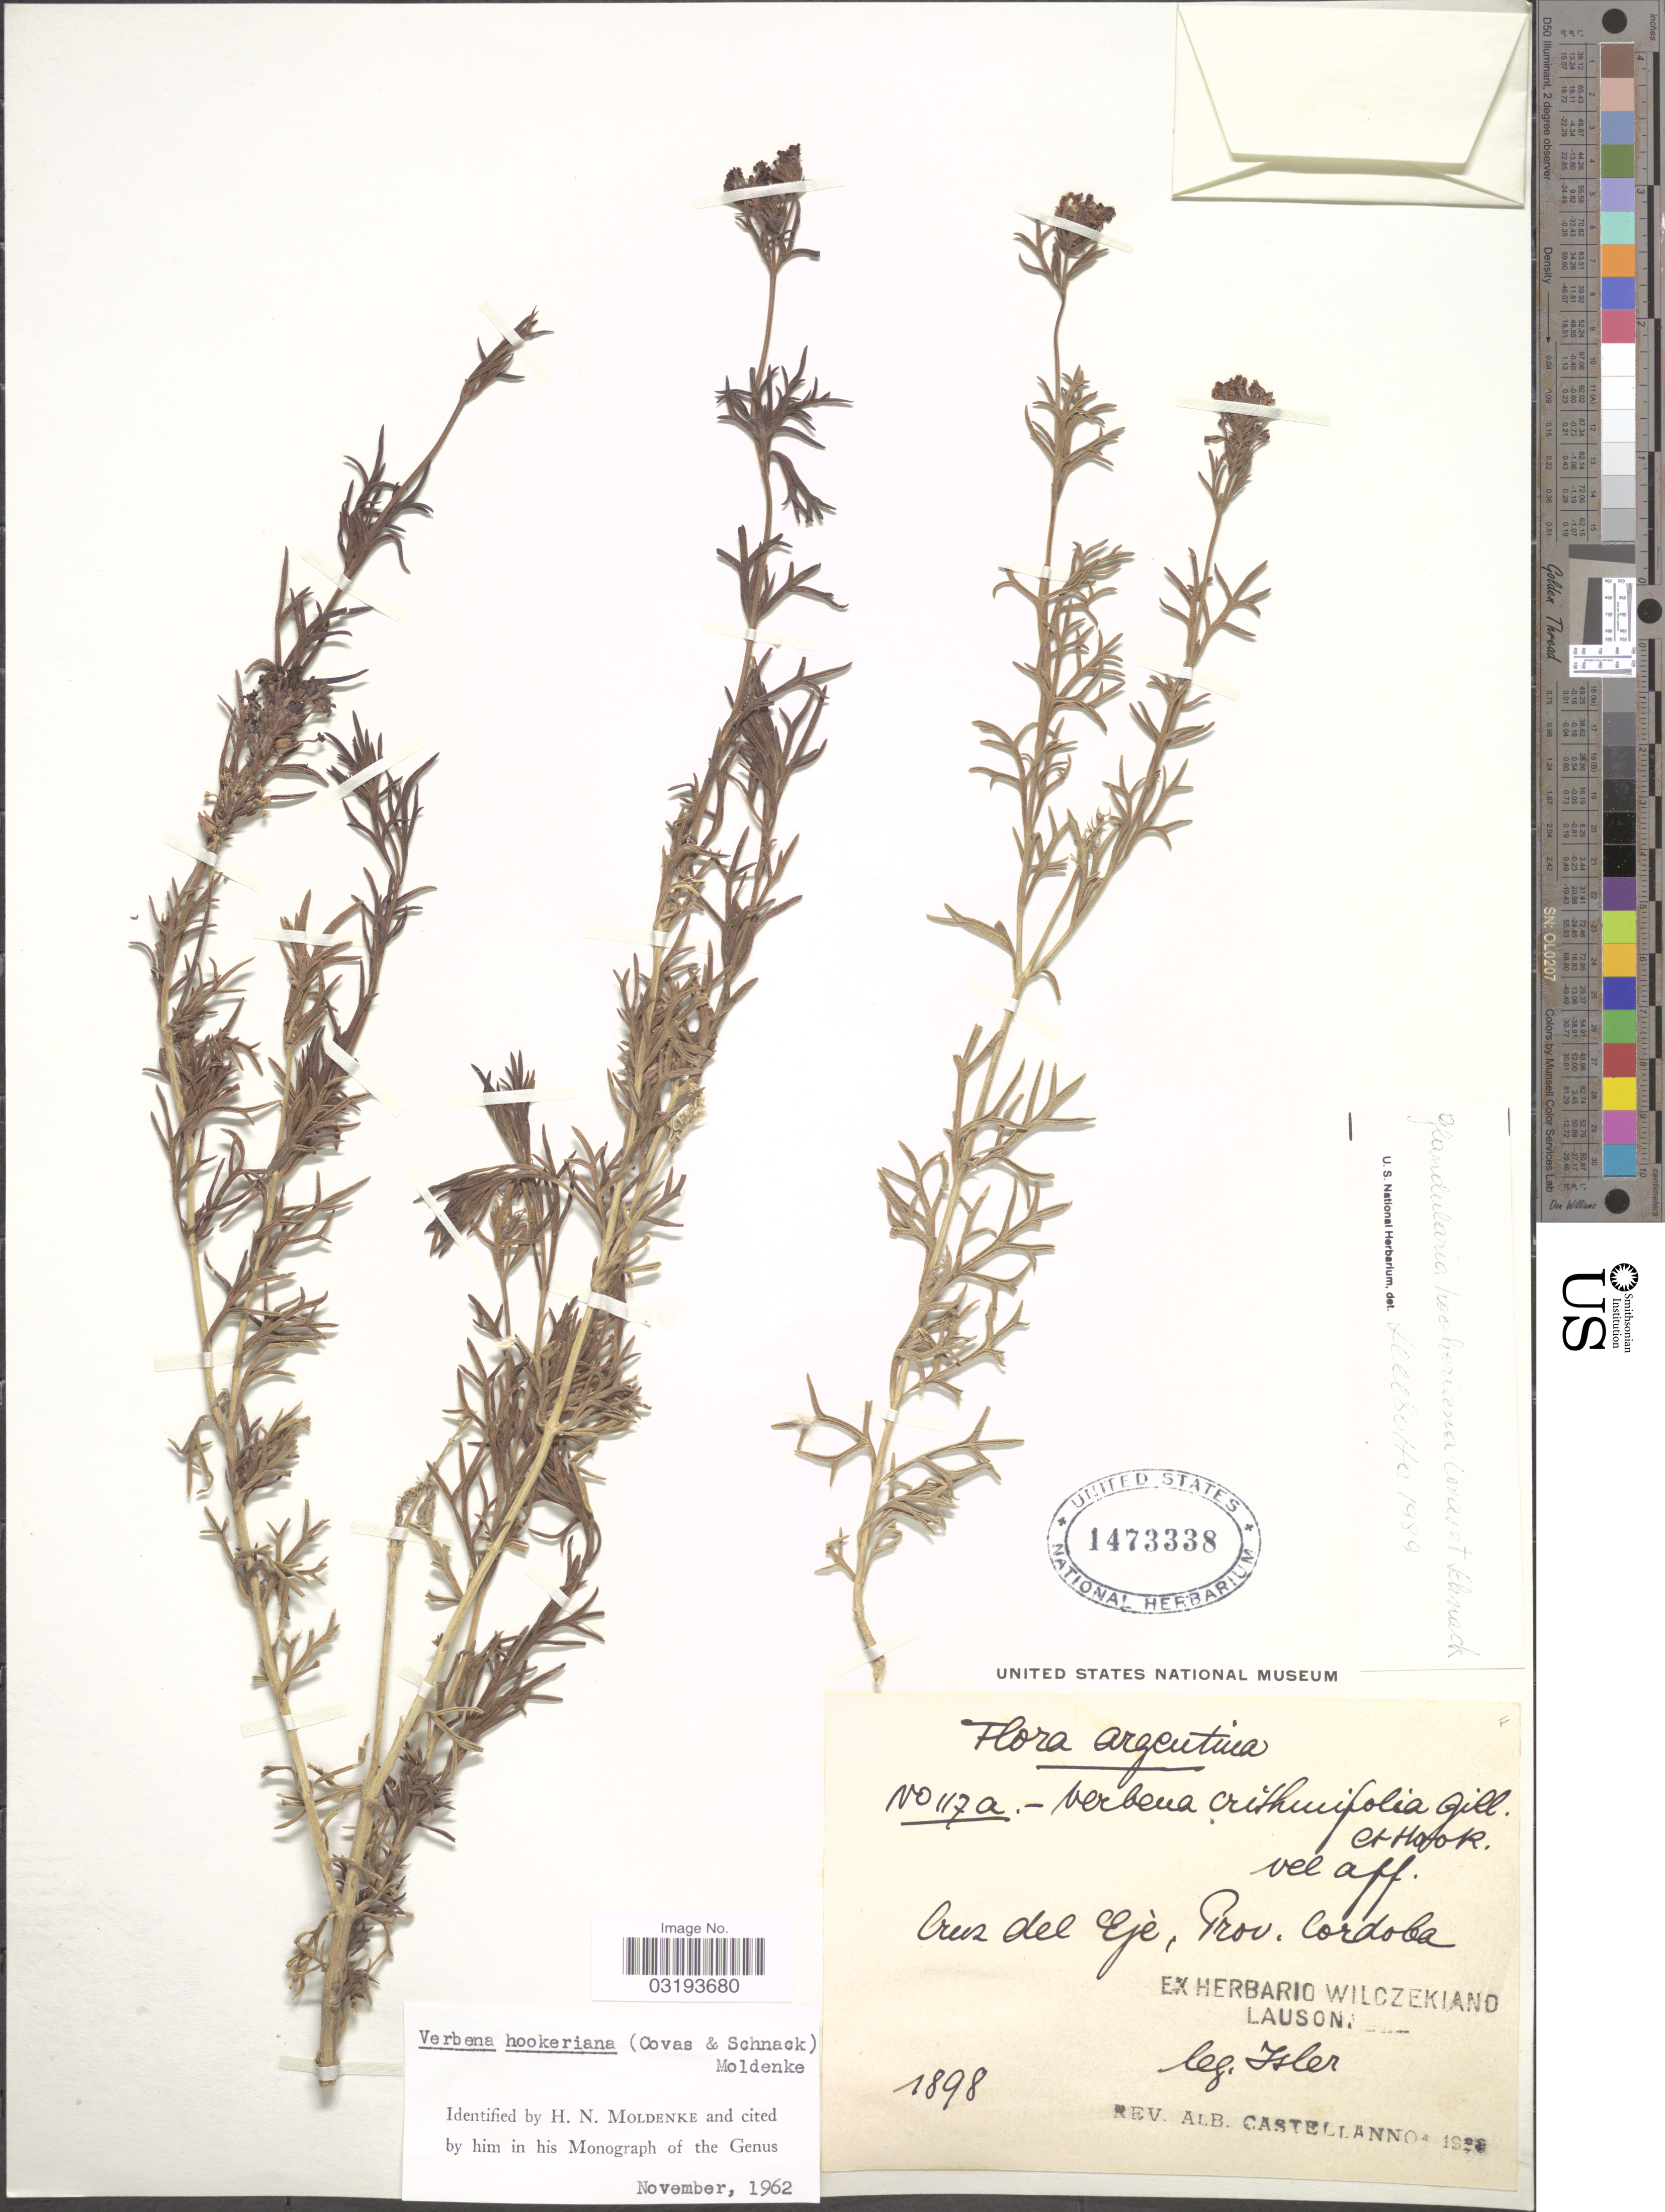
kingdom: Plantae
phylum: Tracheophyta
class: Magnoliopsida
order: Lamiales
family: Verbenaceae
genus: Verbena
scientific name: Verbena hookeriana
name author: (Covas & Schack) Moldenke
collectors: -. Isler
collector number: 117a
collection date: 1898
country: Argentina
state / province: Cordoba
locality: Cruz del Eje, Prov. Cordoba.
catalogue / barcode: US 1473338